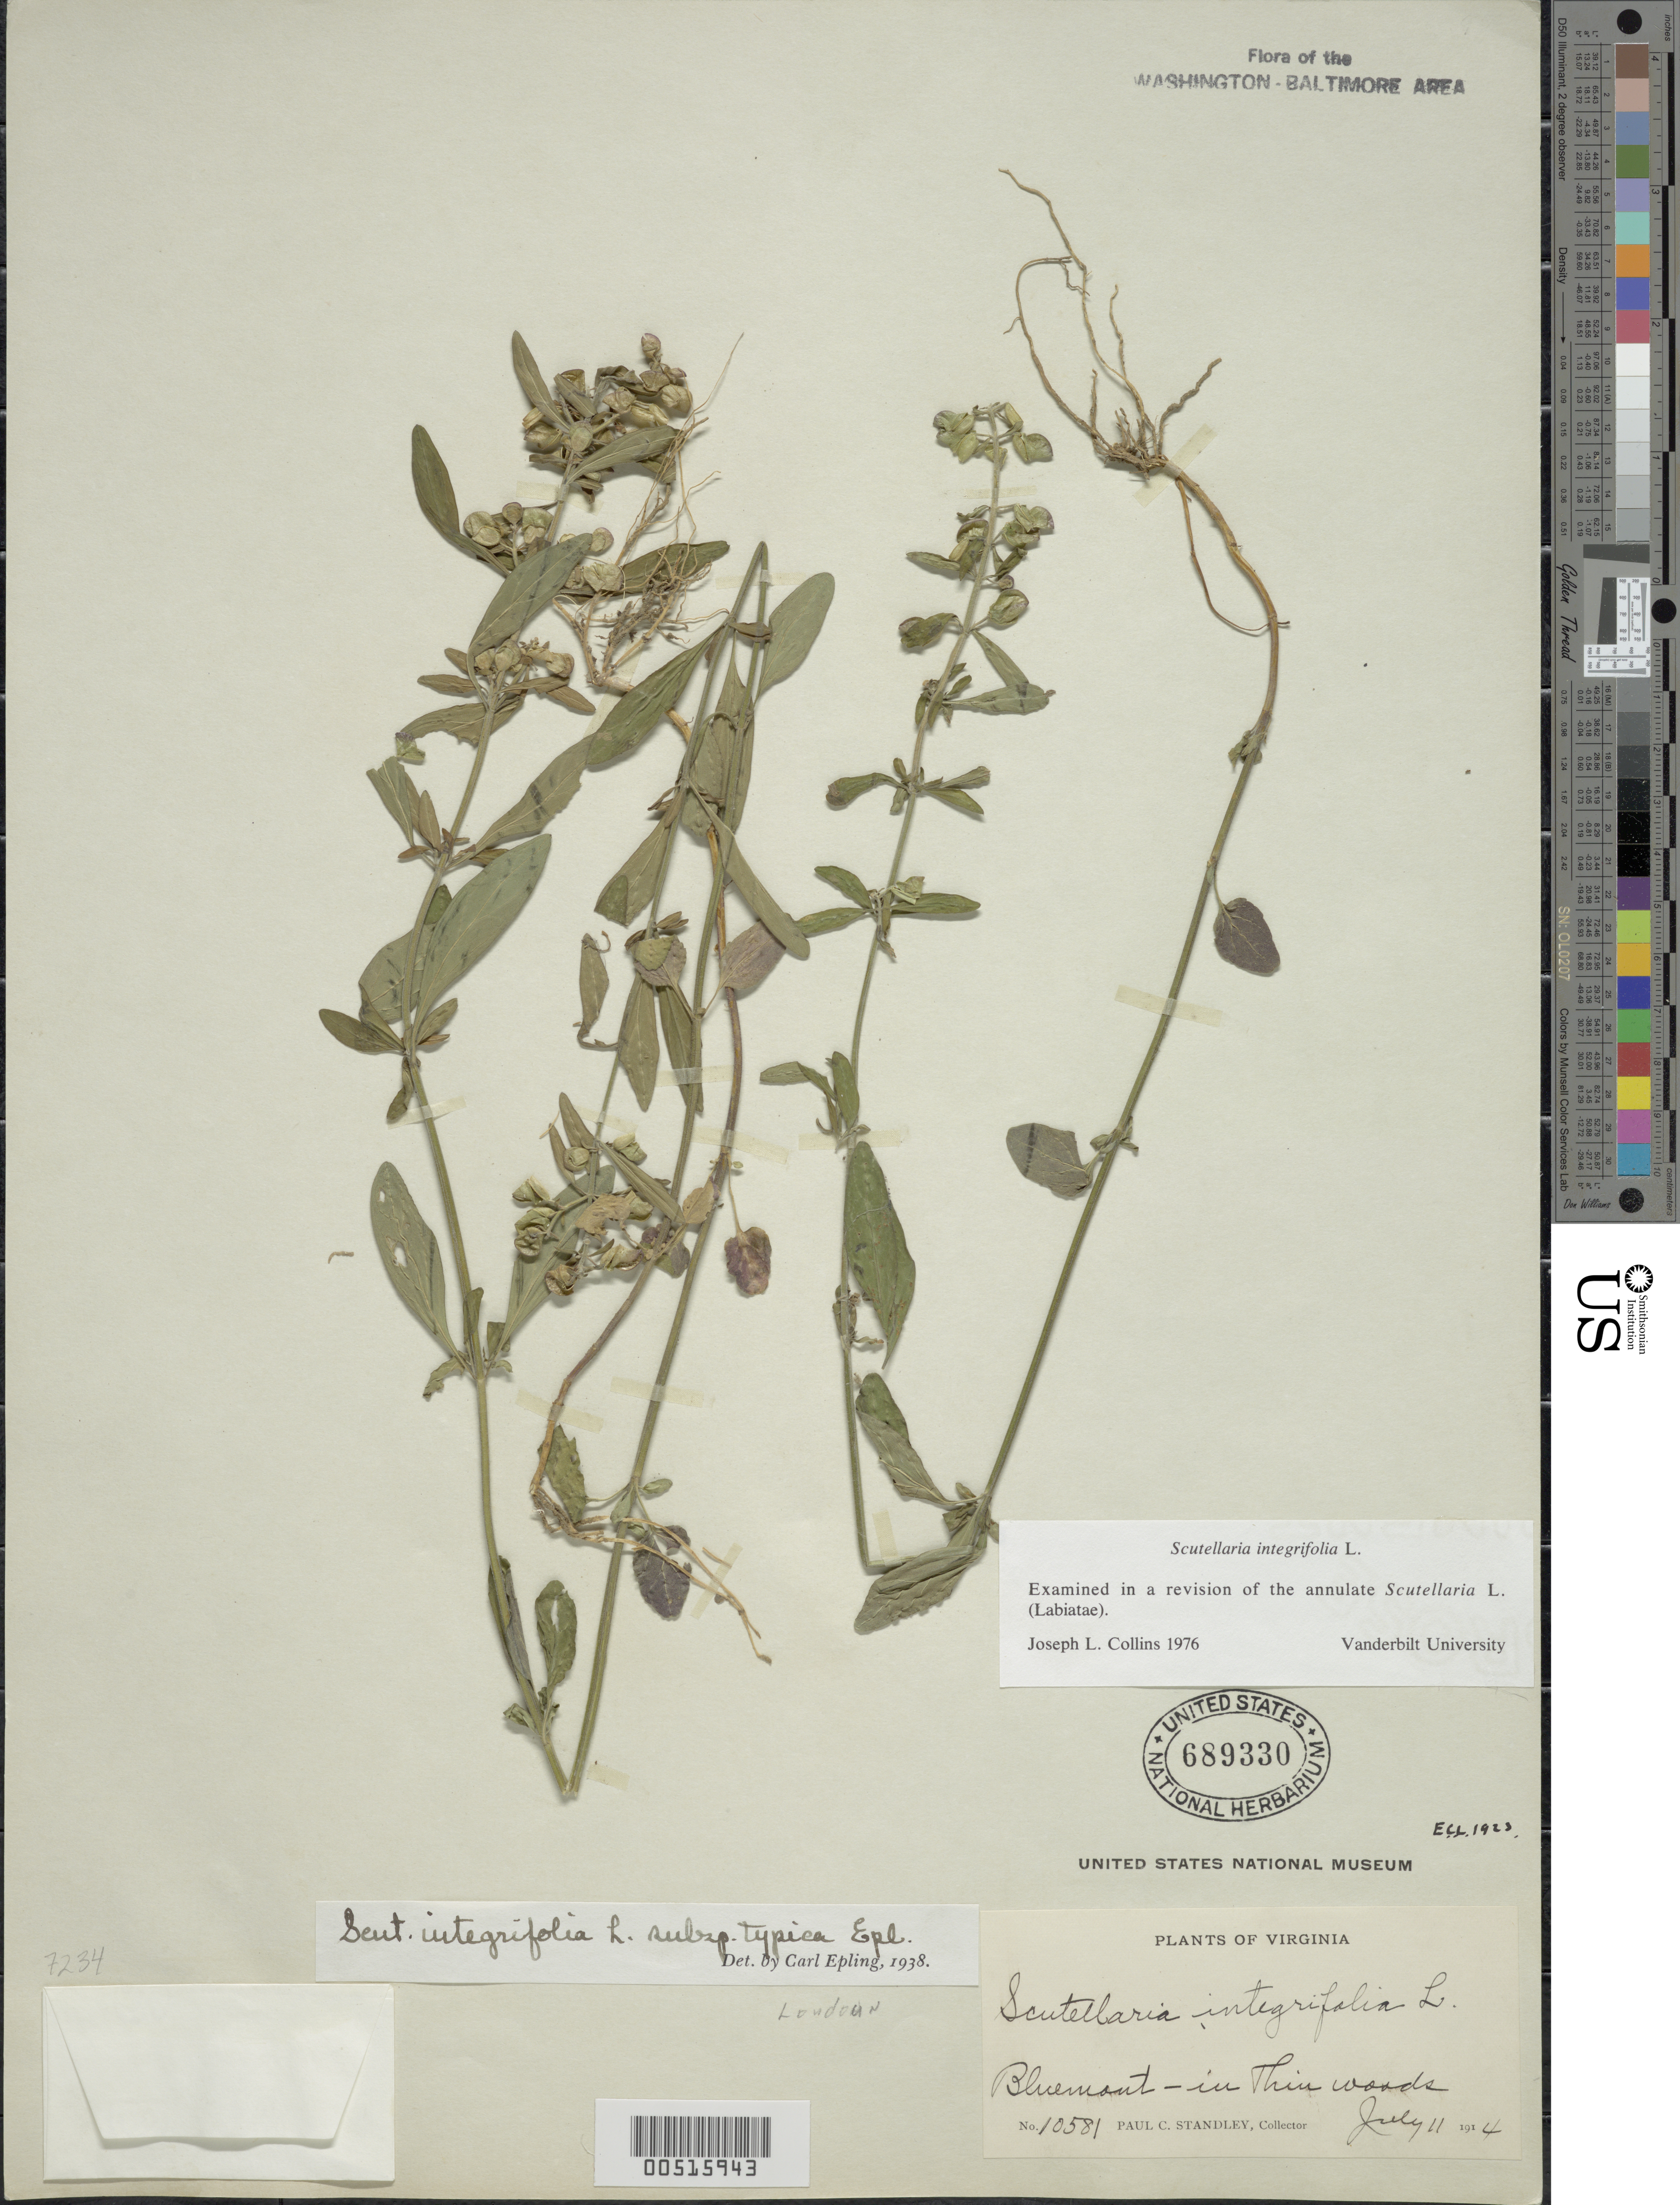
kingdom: Plantae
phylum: Tracheophyta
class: Magnoliopsida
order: Lamiales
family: Lamiaceae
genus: Scutellaria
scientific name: Scutellaria integrifolia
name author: L.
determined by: Collins, J. L.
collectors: P. C. Standley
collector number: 10581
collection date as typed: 11 Jul 1914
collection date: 1914-07-11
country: United States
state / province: Virginia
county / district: Loudoun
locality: Bluemont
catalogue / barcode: US 689330